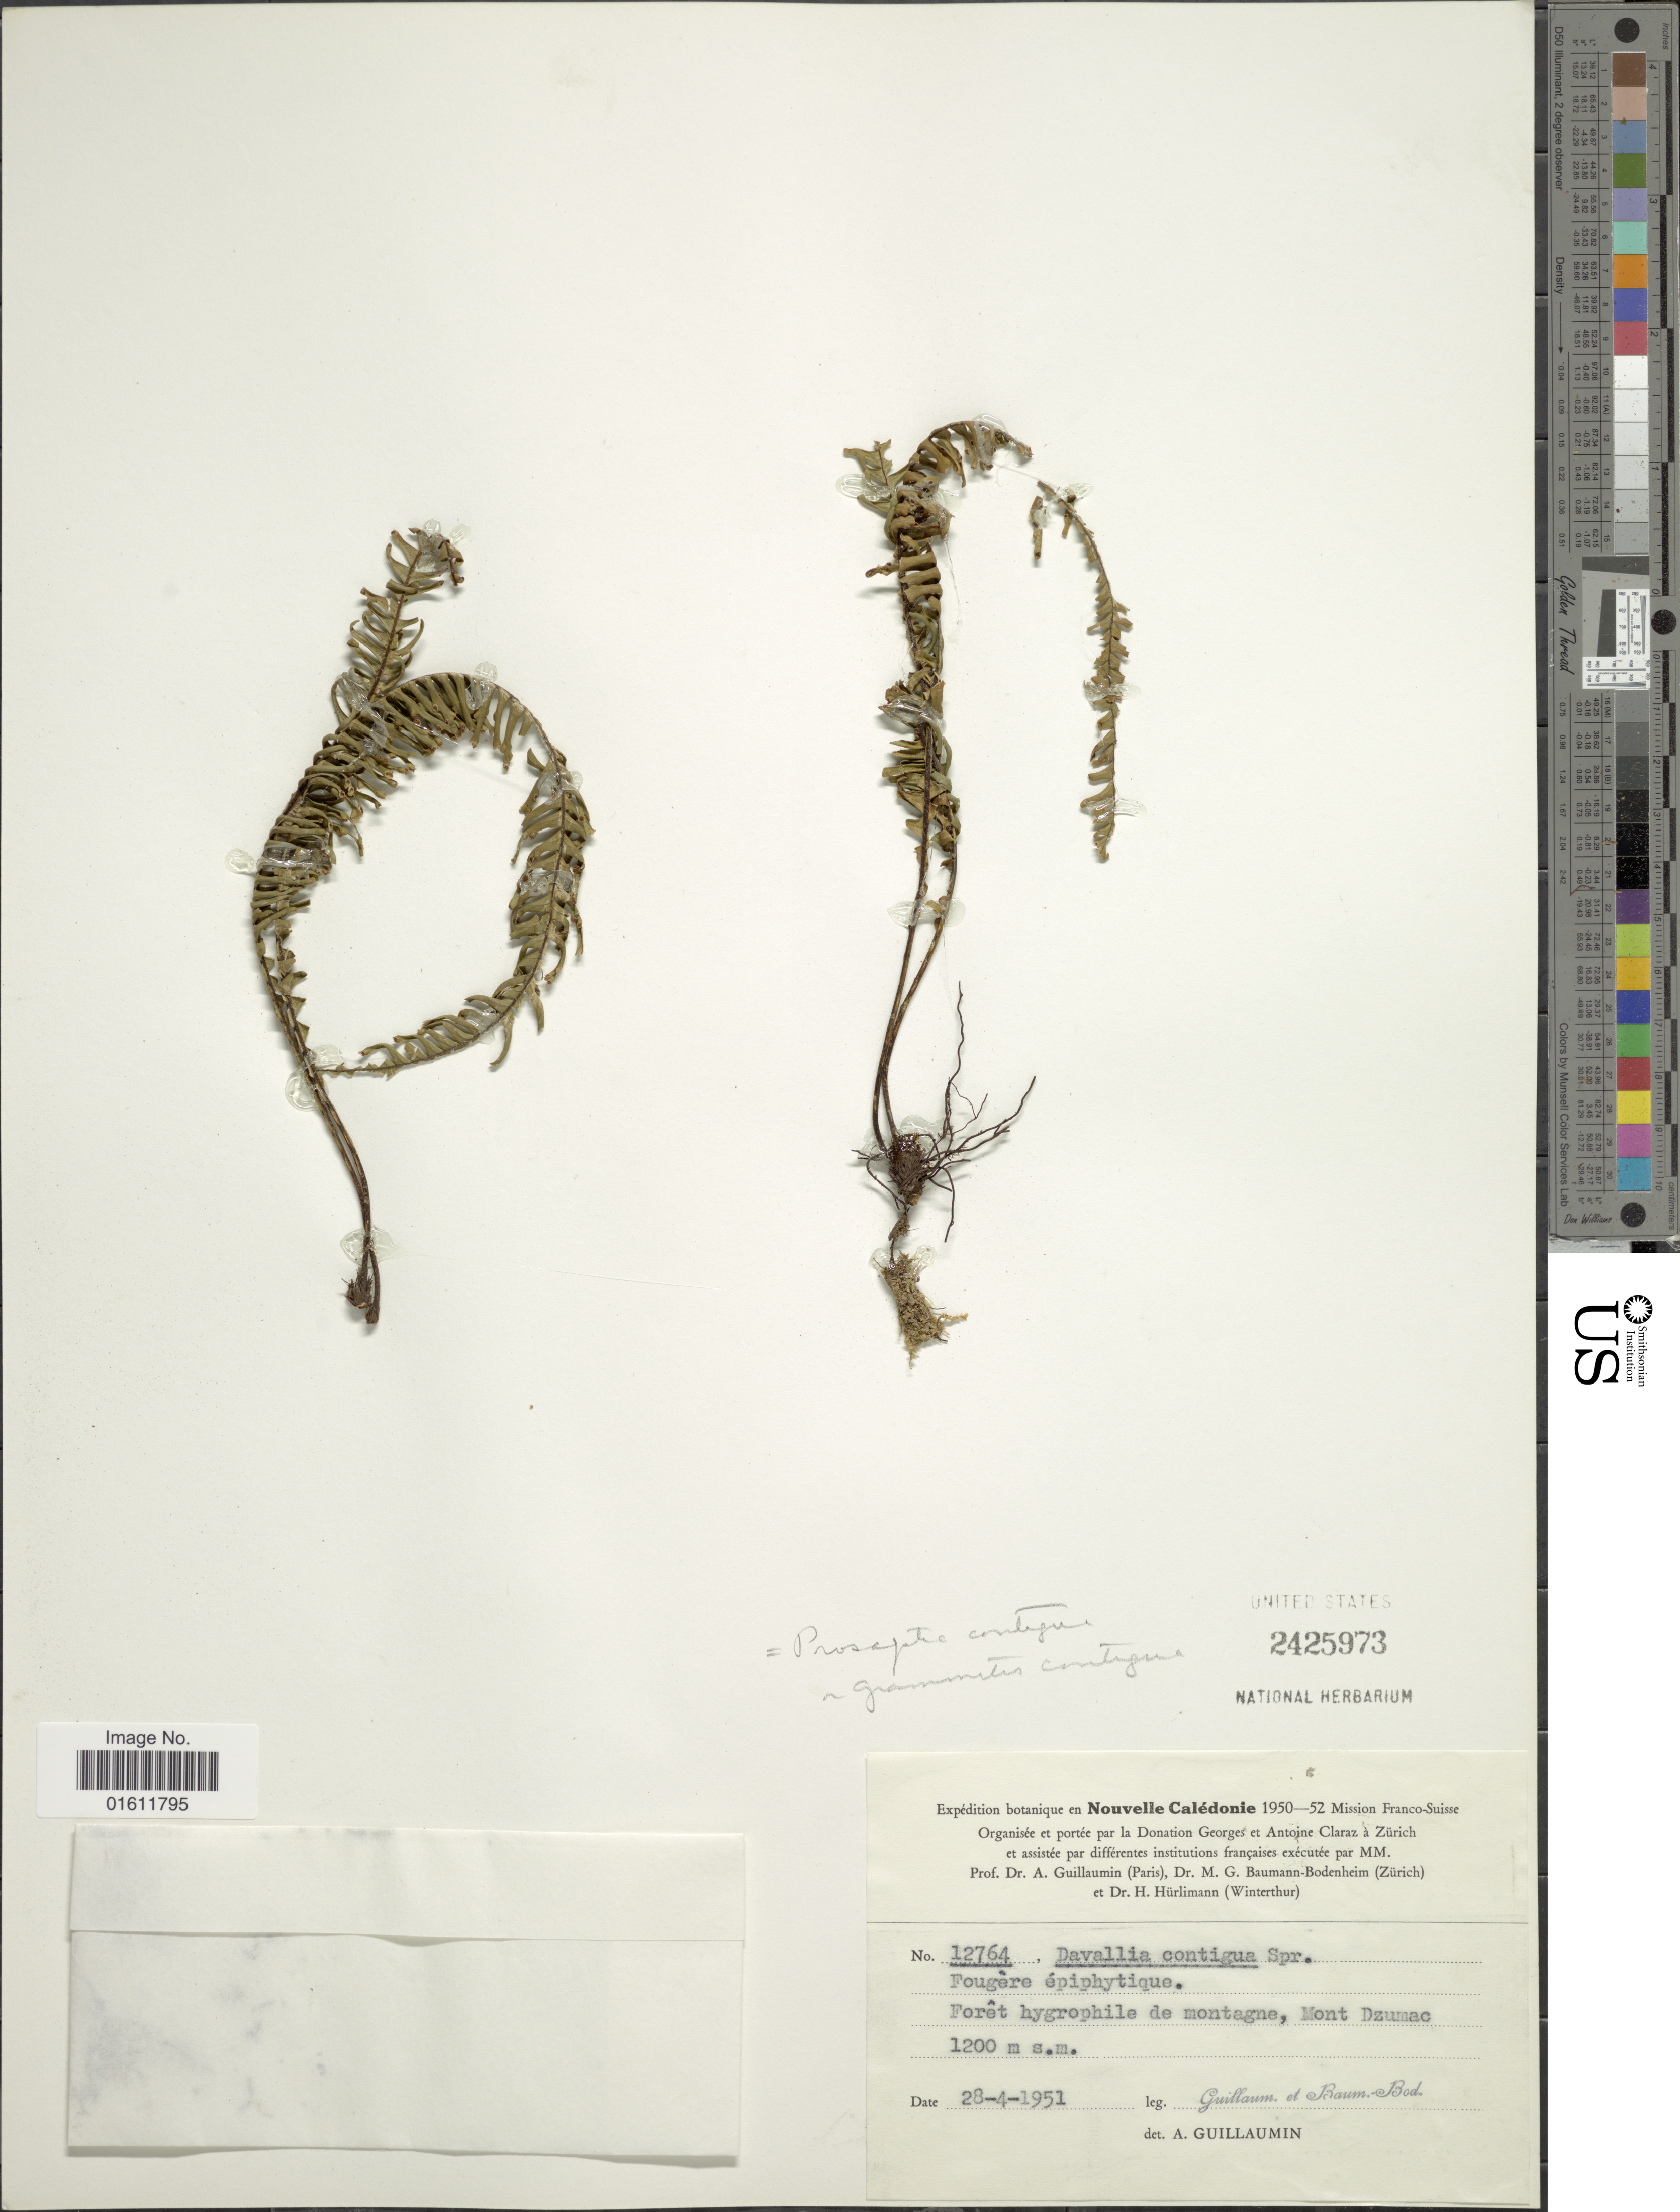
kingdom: Plantae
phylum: Tracheophyta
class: Polypodiopsida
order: Polypodiales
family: Polypodiaceae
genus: Prosaptia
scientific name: Prosaptia contigua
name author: (G. Forst.) Presl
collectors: A. Guillaumin & Baum-Bod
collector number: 12764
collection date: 1951-04-28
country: New Caledonia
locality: Forêt hygriphile de montagne, Mont Dzumac.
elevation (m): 1200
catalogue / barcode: US 2425973